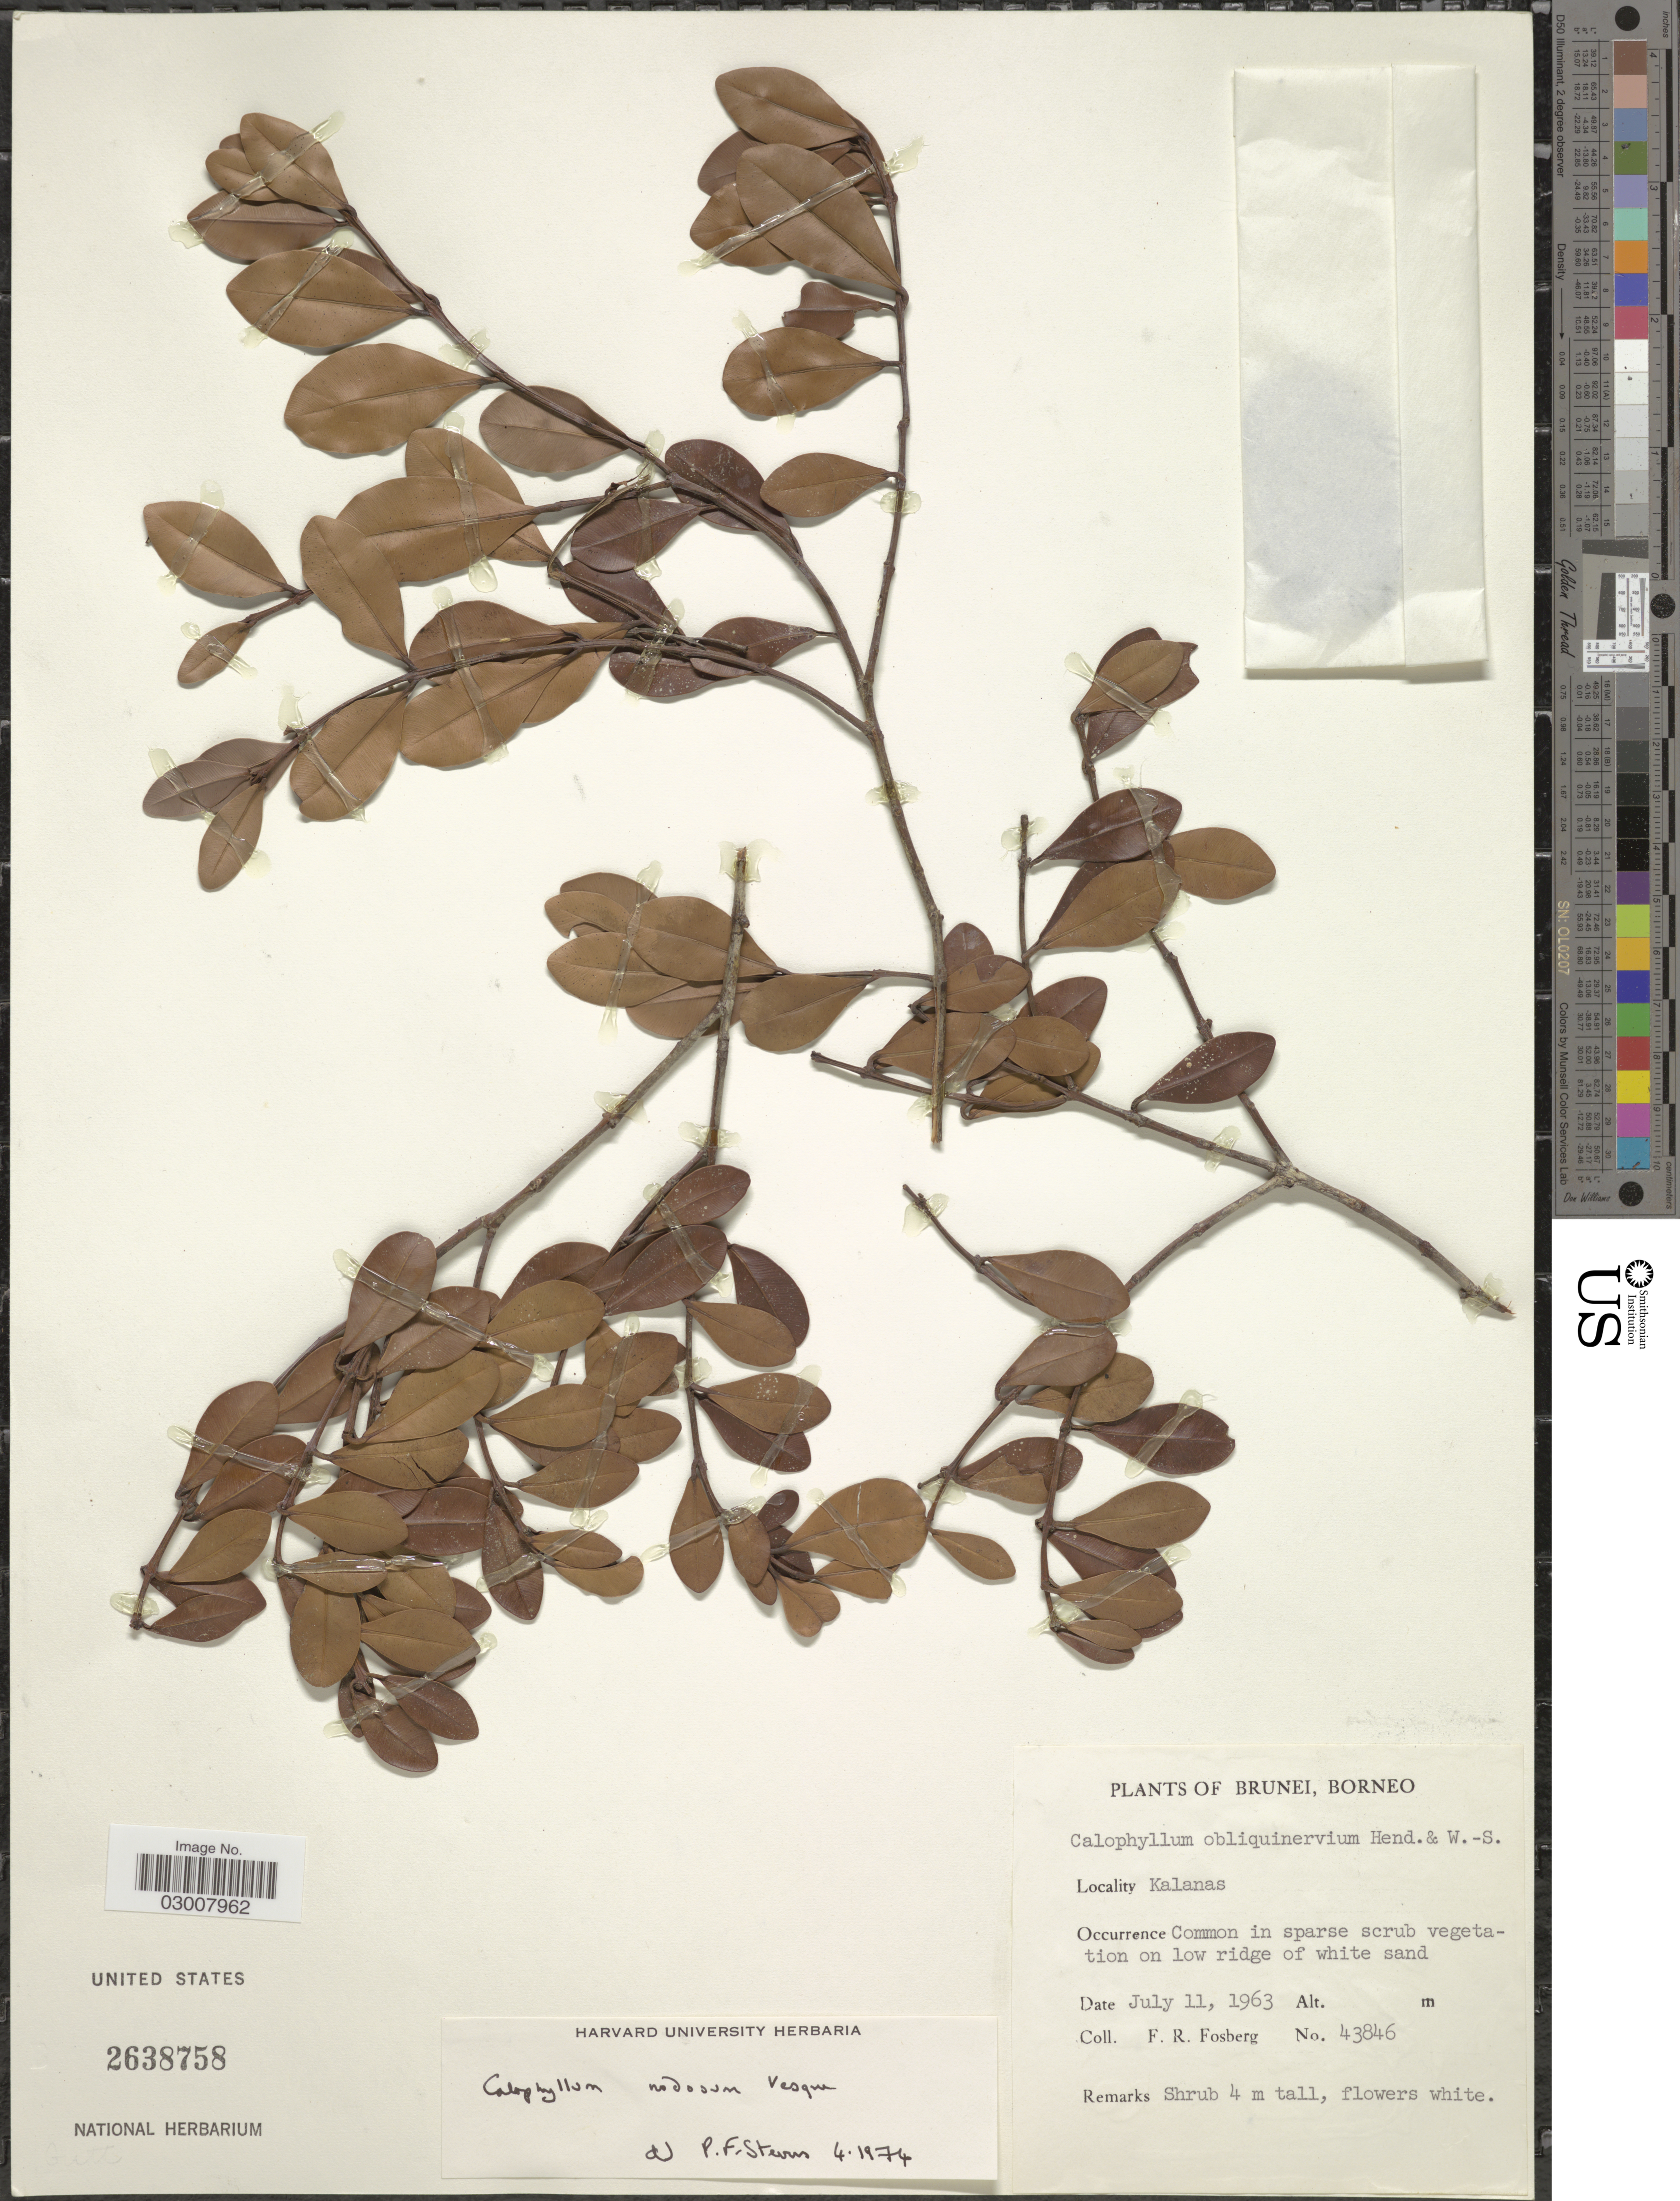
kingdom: Plantae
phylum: Tracheophyta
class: Magnoliopsida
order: Malpighiales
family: Calophyllaceae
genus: Calophyllum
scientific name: Calophyllum nodosum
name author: Vesq.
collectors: F. R. Fosberg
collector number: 43846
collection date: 1963-07-11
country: Brunei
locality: Borneo. Kalanas.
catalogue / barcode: US 2638758